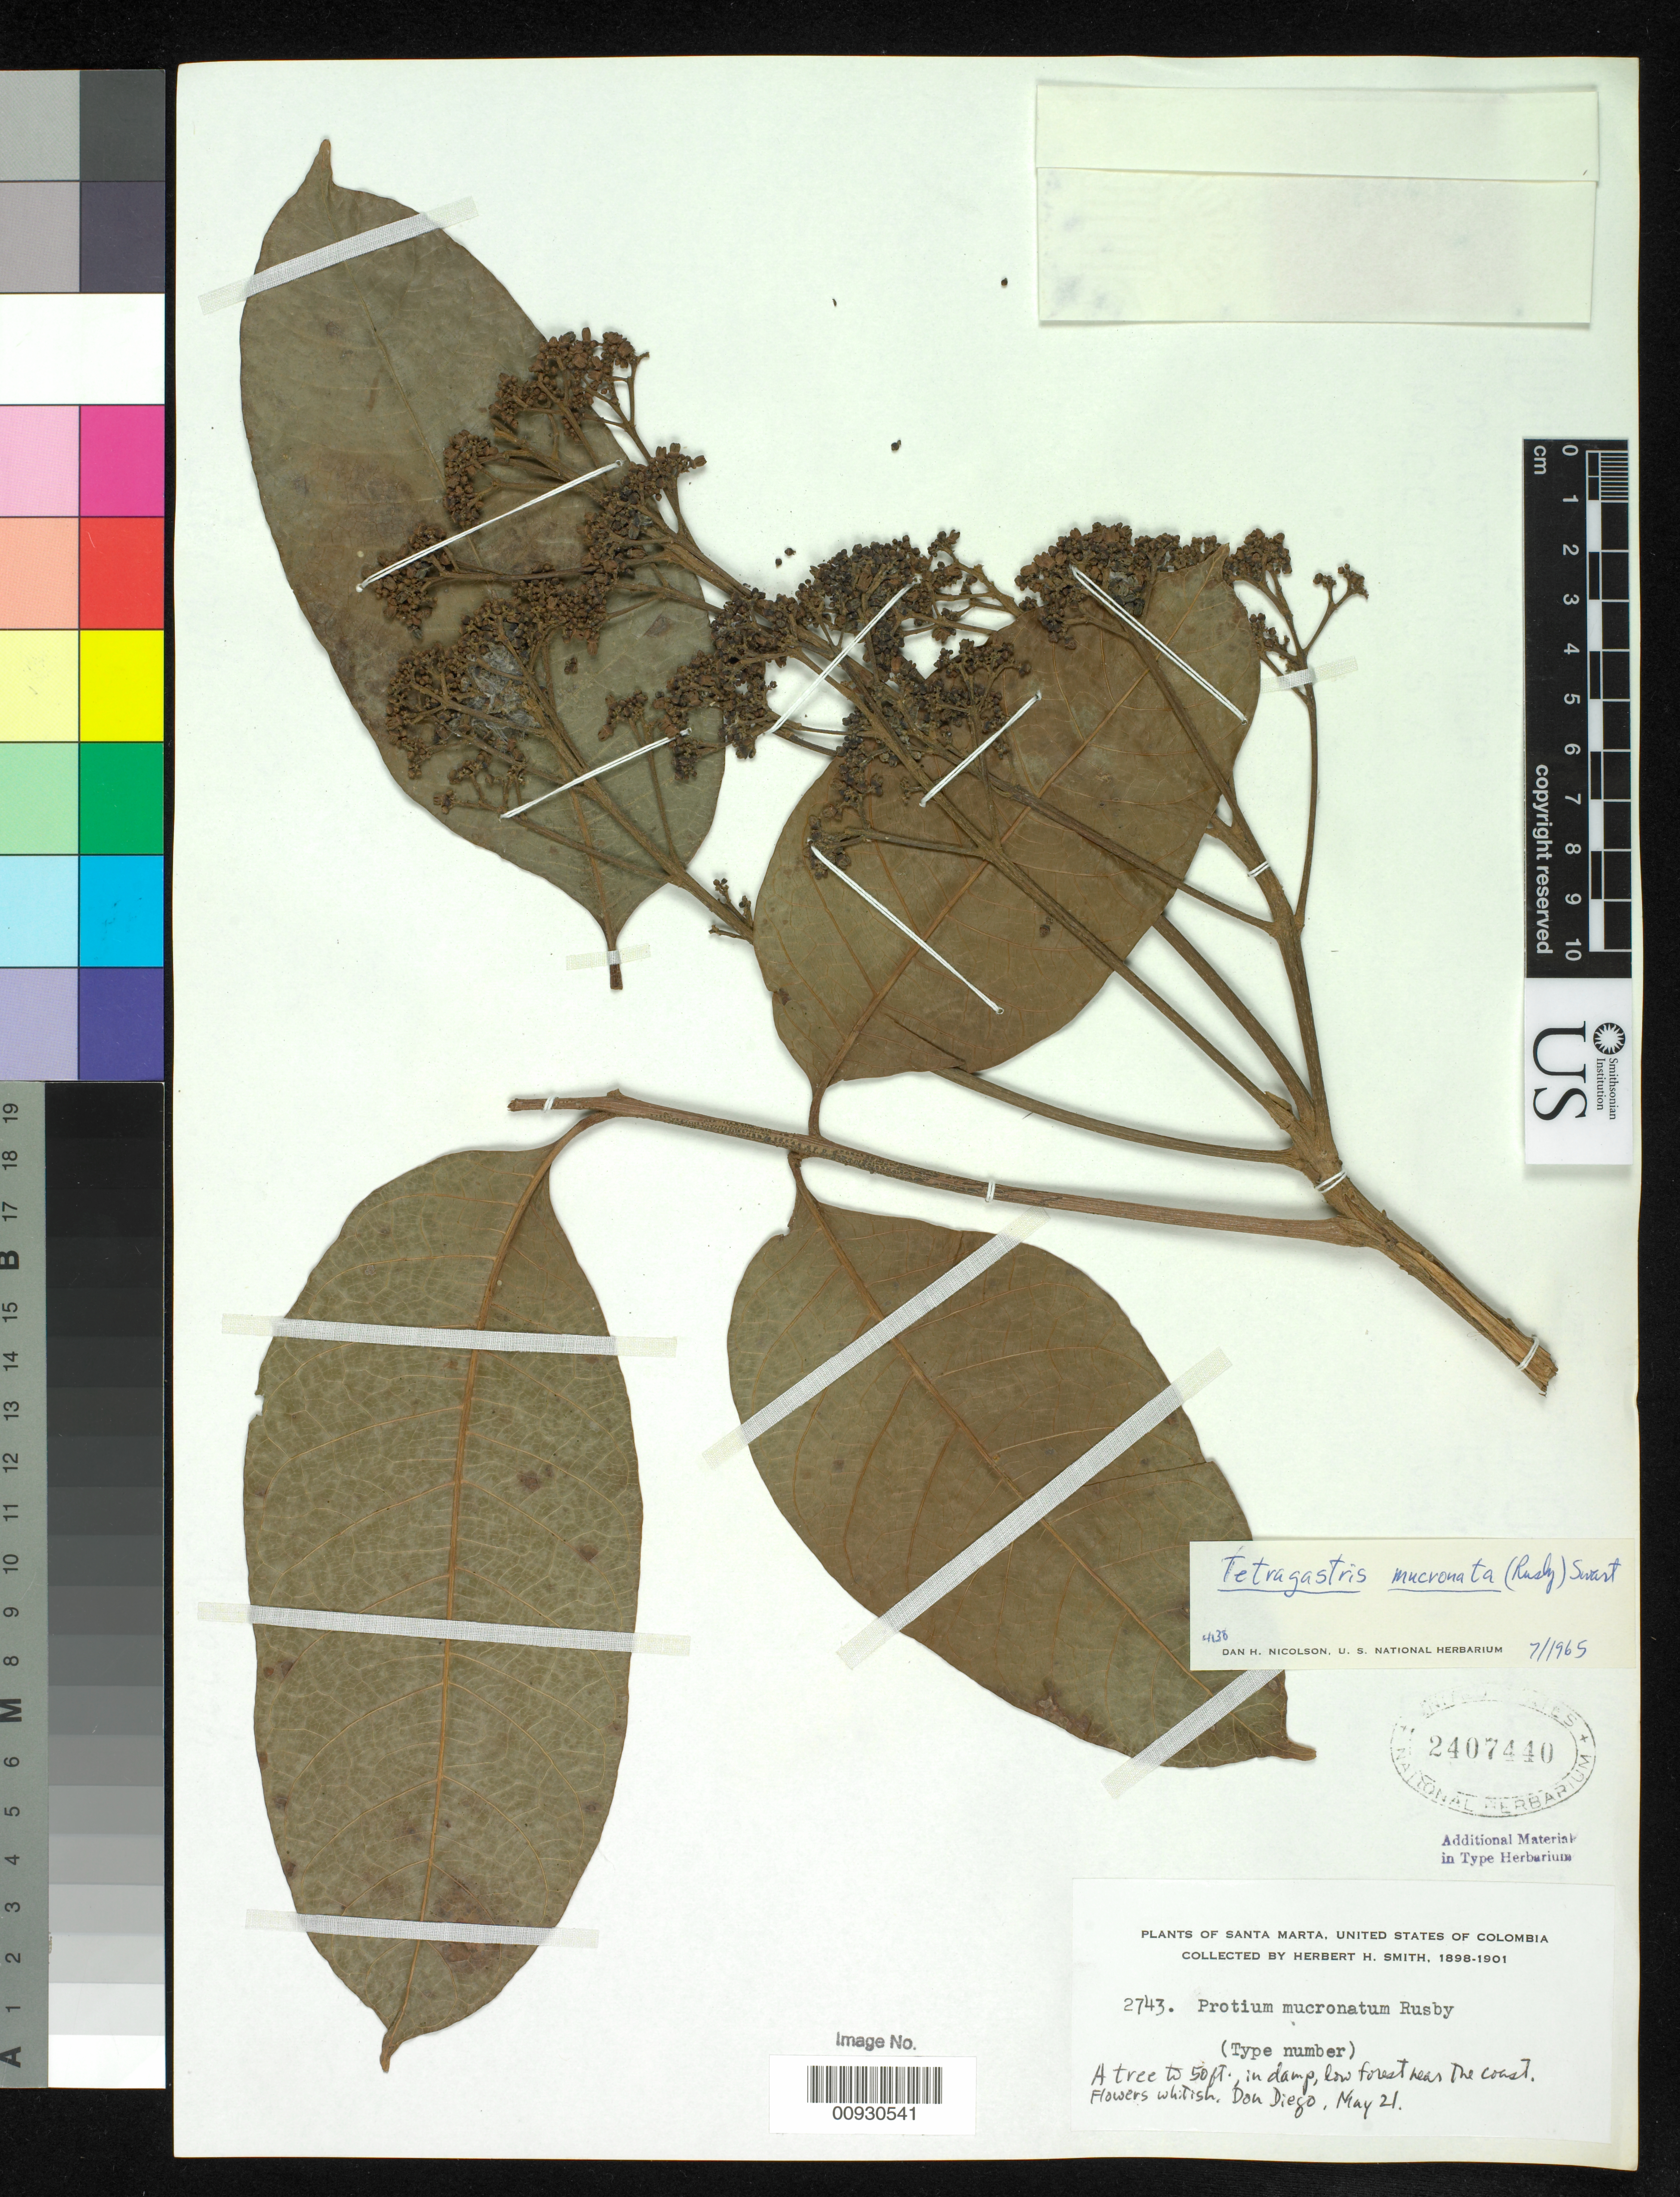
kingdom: Plantae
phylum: Tracheophyta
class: Magnoliopsida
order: Sapindales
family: Burseraceae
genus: Protium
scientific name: Protium mucronatum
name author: Rusby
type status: Isotype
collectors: Herbert H. Smith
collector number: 2743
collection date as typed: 21 May 1899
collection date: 1899-05-21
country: Colombia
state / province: Magdalena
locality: Santa Marta, "Don Diego".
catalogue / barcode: US 2407440